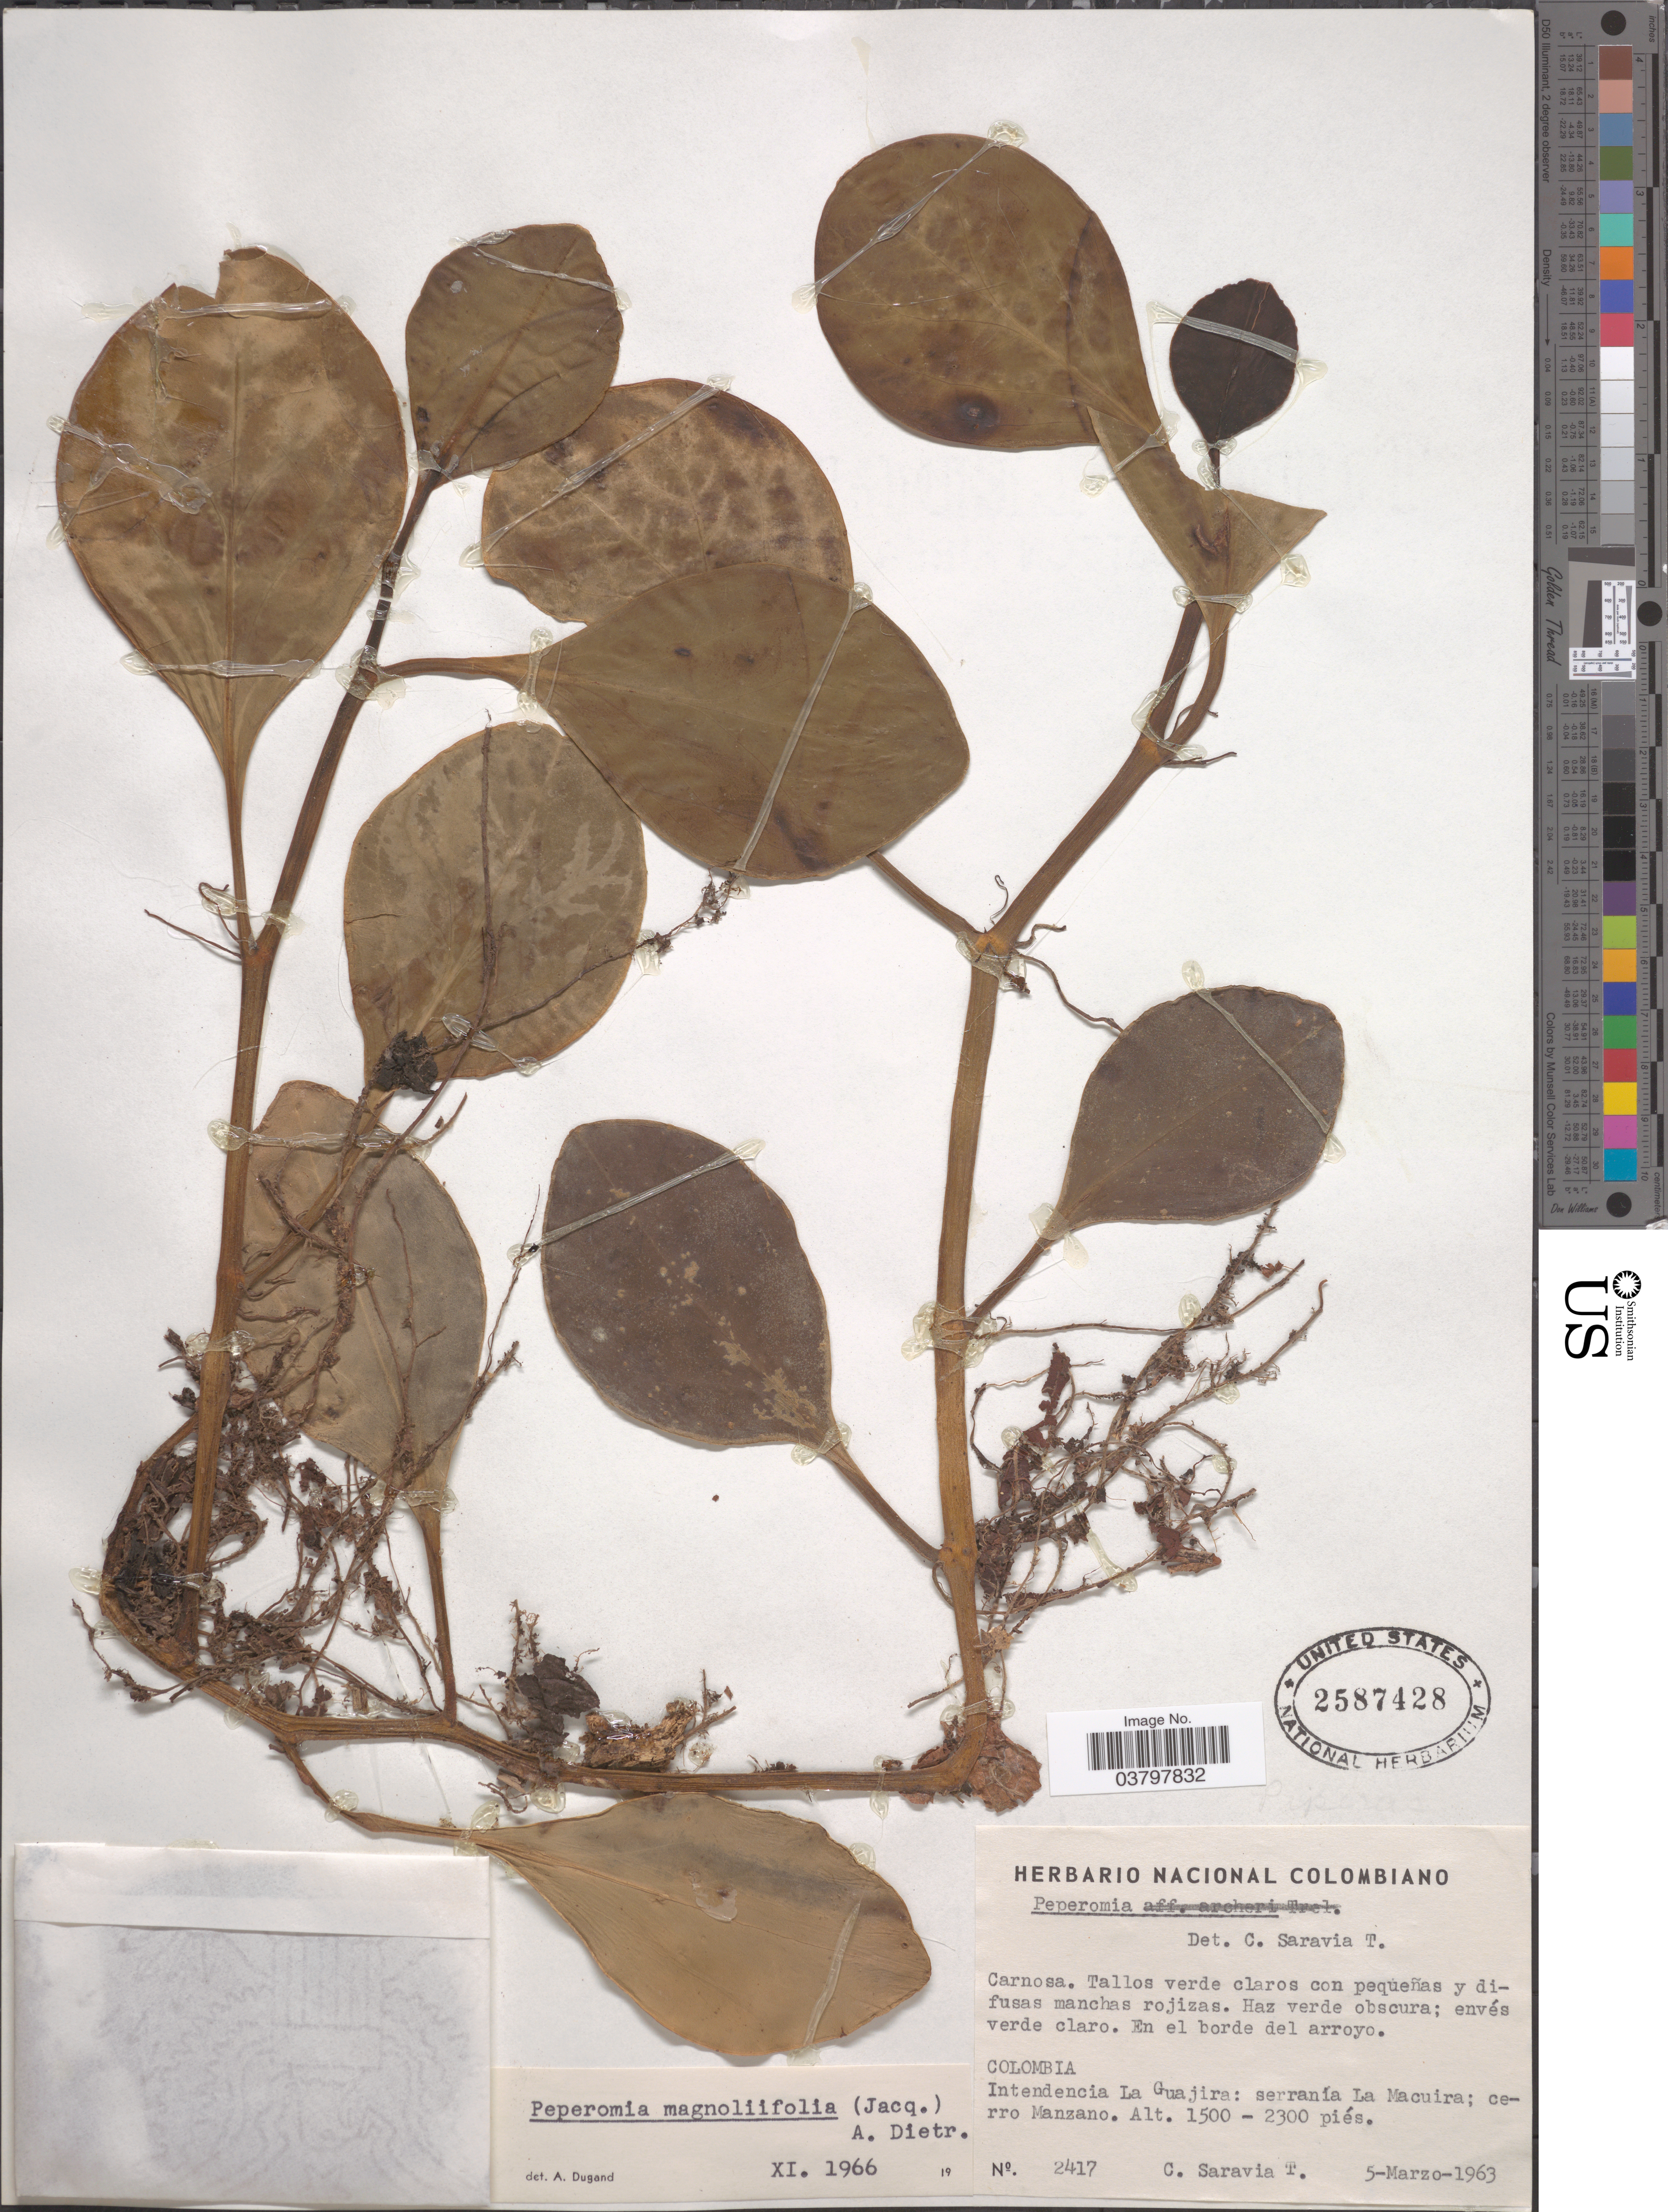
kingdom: Plantae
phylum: Tracheophyta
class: Magnoliopsida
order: Piperales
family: Piperaceae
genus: Peperomia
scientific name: Peperomia magnoliifolia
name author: (Jacq.) A. Dietr.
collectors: C. Saravia T.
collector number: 2417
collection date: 1963-03-05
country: Colombia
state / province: La Guajira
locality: Intendencia La Guajira: serranía La Macuira; cerro Manzano.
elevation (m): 457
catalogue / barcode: US 2587428